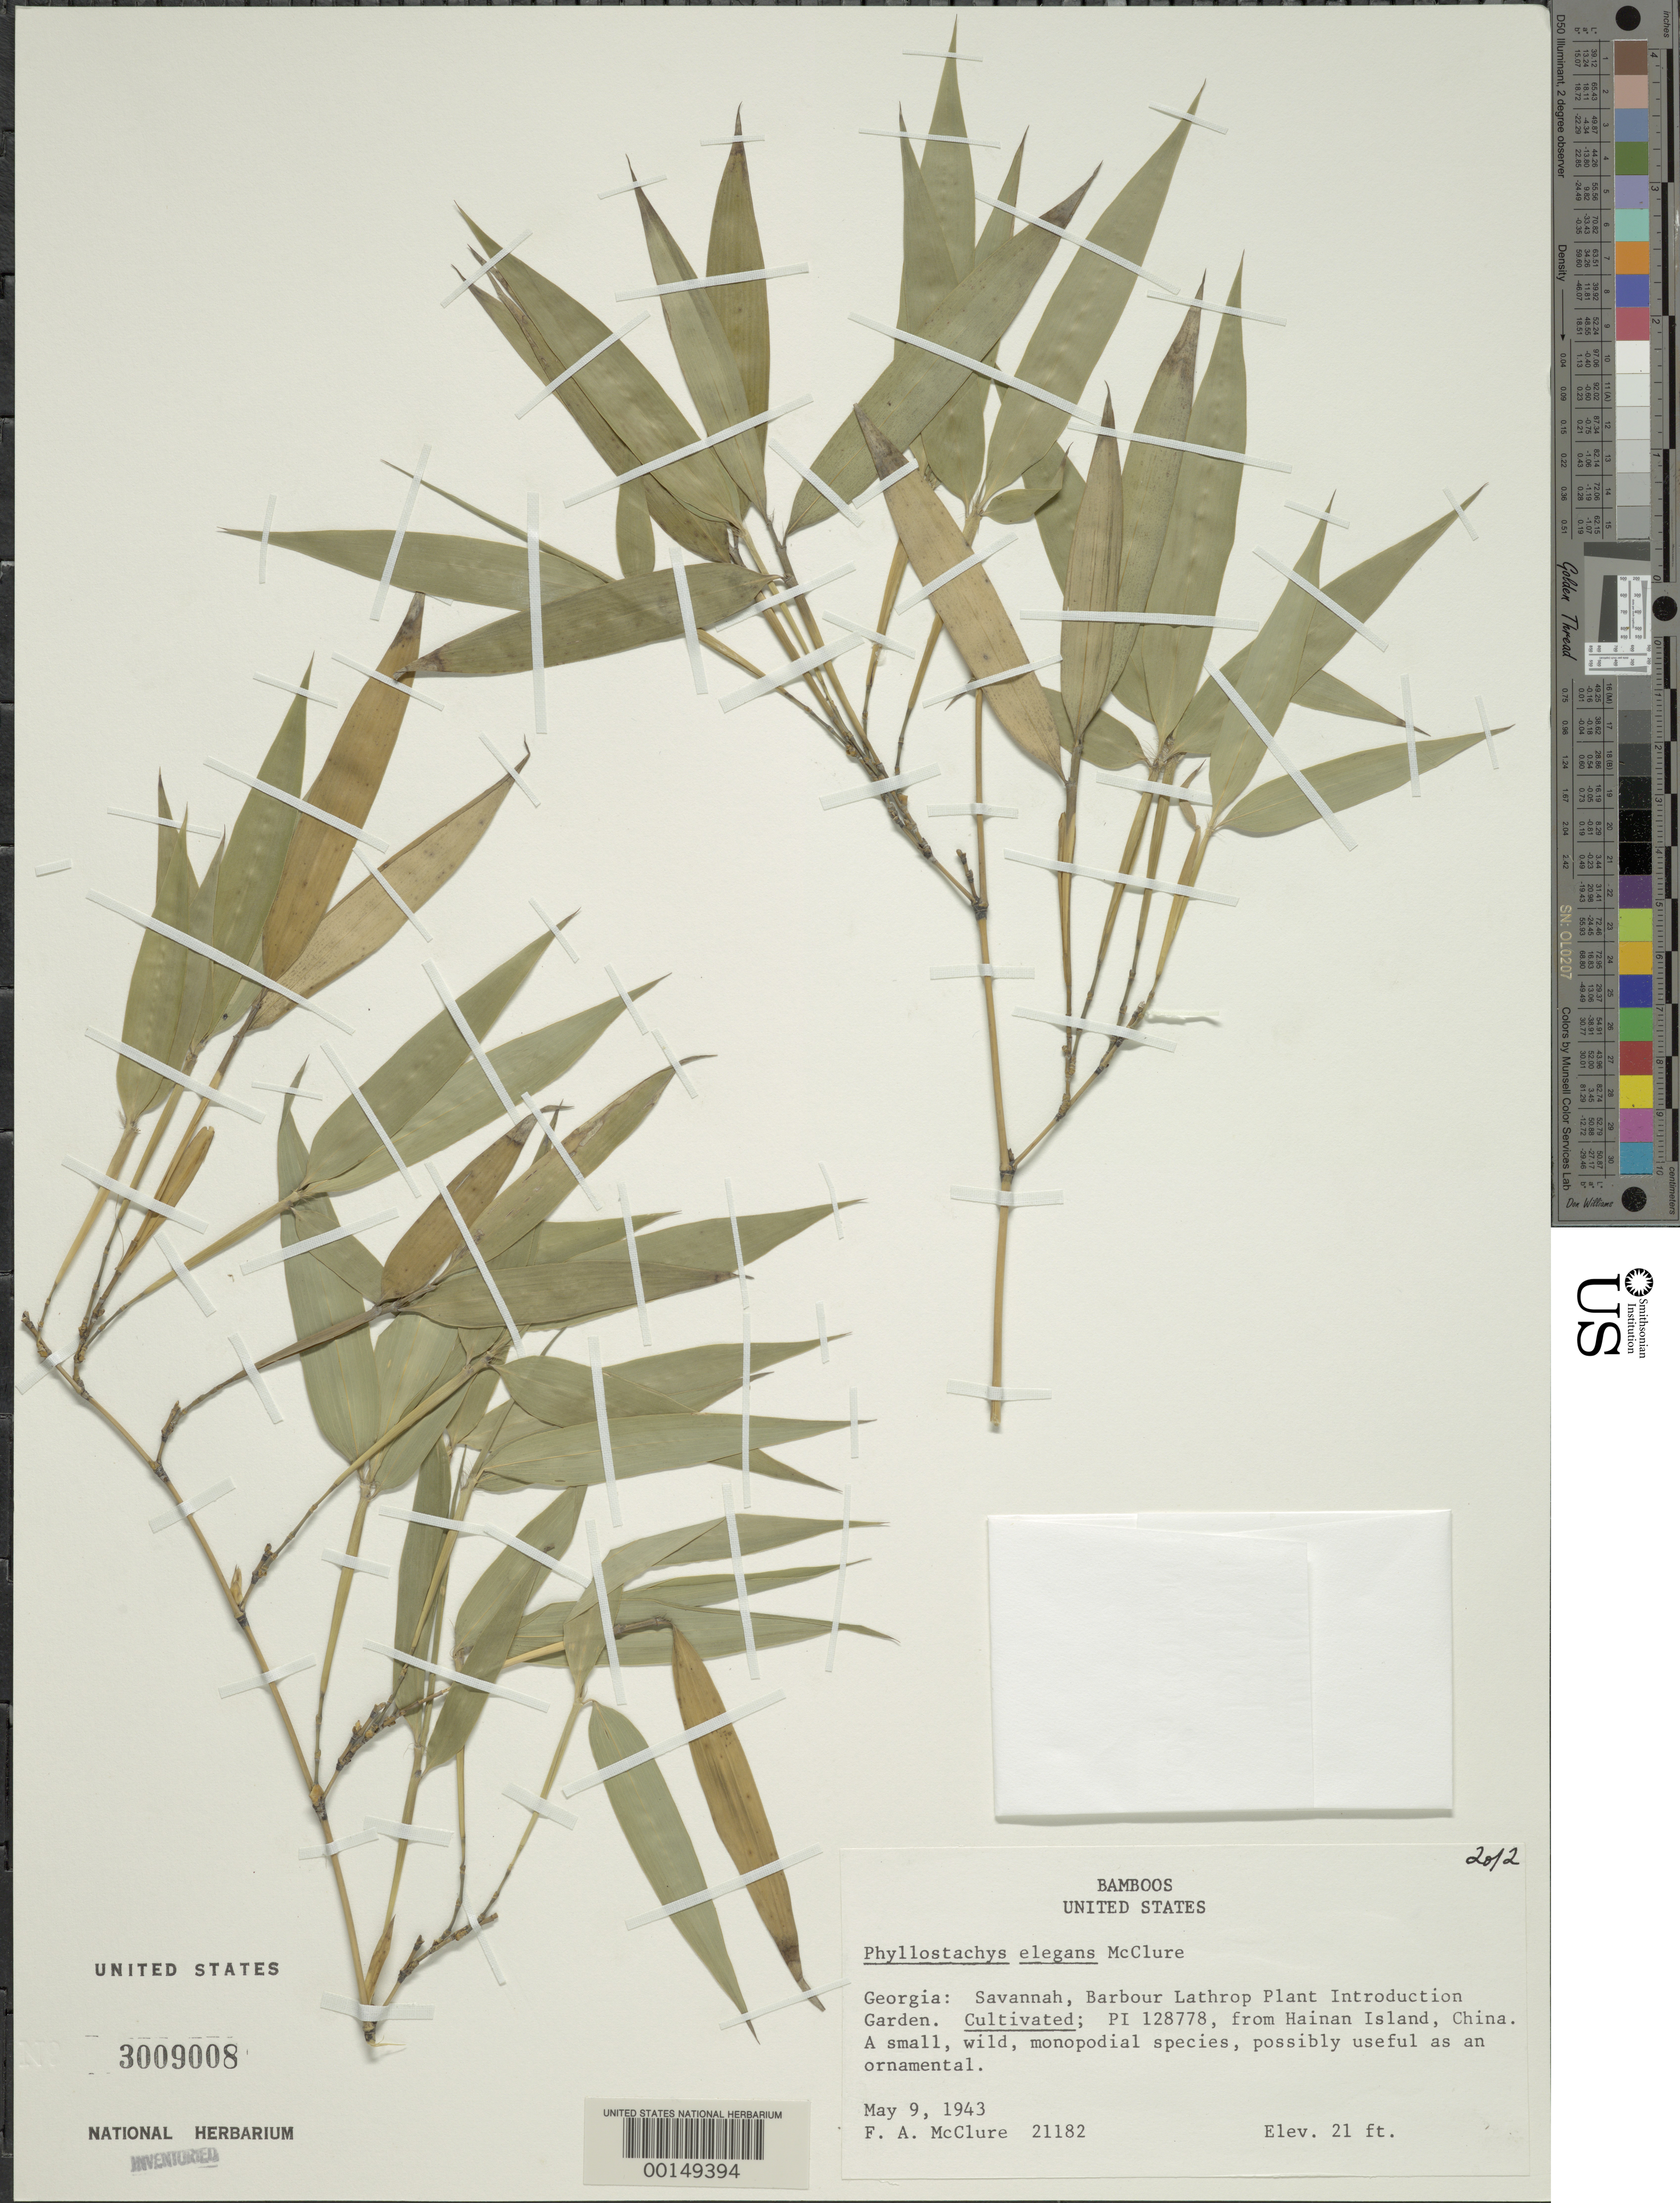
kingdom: Plantae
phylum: Tracheophyta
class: Liliopsida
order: Poales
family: Poaceae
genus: Phyllostachys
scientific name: Phyllostachys elegans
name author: McClure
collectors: F. A. McClure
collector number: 21182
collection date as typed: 09 May 1943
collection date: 1943-05-09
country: United States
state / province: Georgia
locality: Savannah, barbour lathrop p.i. garden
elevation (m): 6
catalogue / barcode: US 3009008